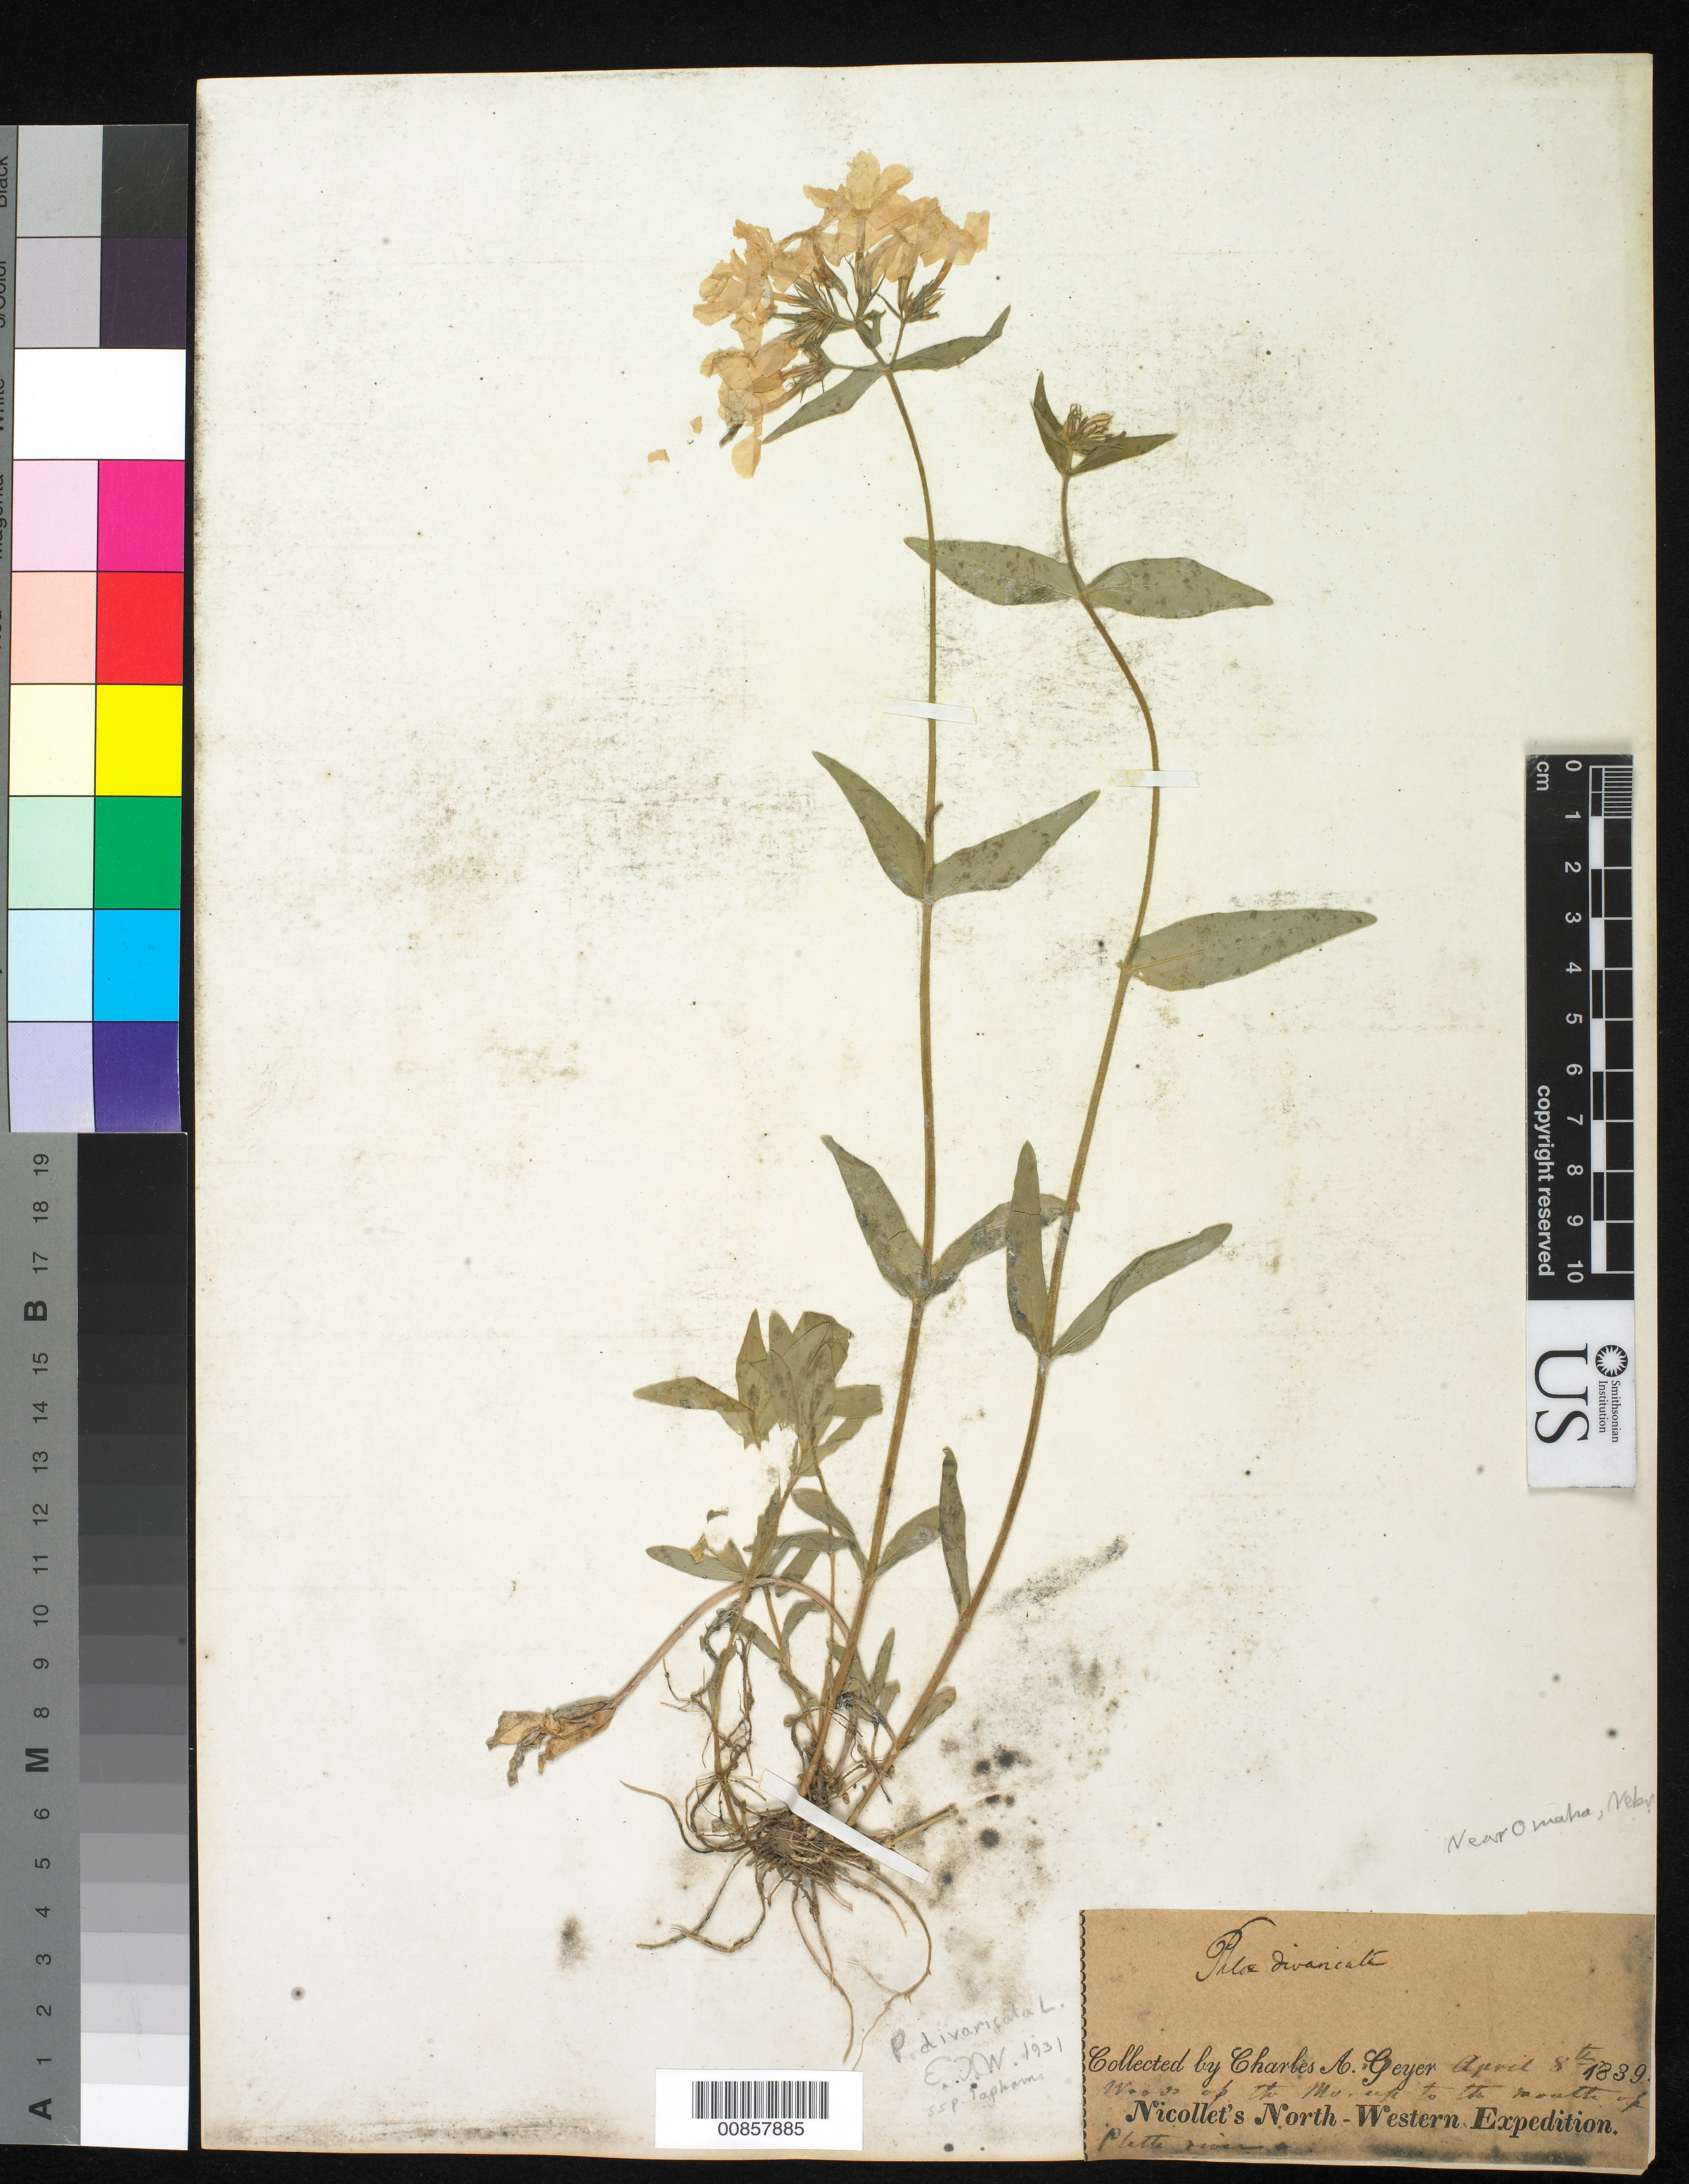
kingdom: Plantae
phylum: Tracheophyta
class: Magnoliopsida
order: Ericales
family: Polemoniaceae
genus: Phlox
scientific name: Phlox divaricata subsp. laphamii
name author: (Alph. Wood) Wherry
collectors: C. A. Geyer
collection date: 1839-04-08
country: United States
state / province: Iowa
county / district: Pottawattamie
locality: Woods of the MO side to the mouth of the Platte River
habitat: Woods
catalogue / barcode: US 99038